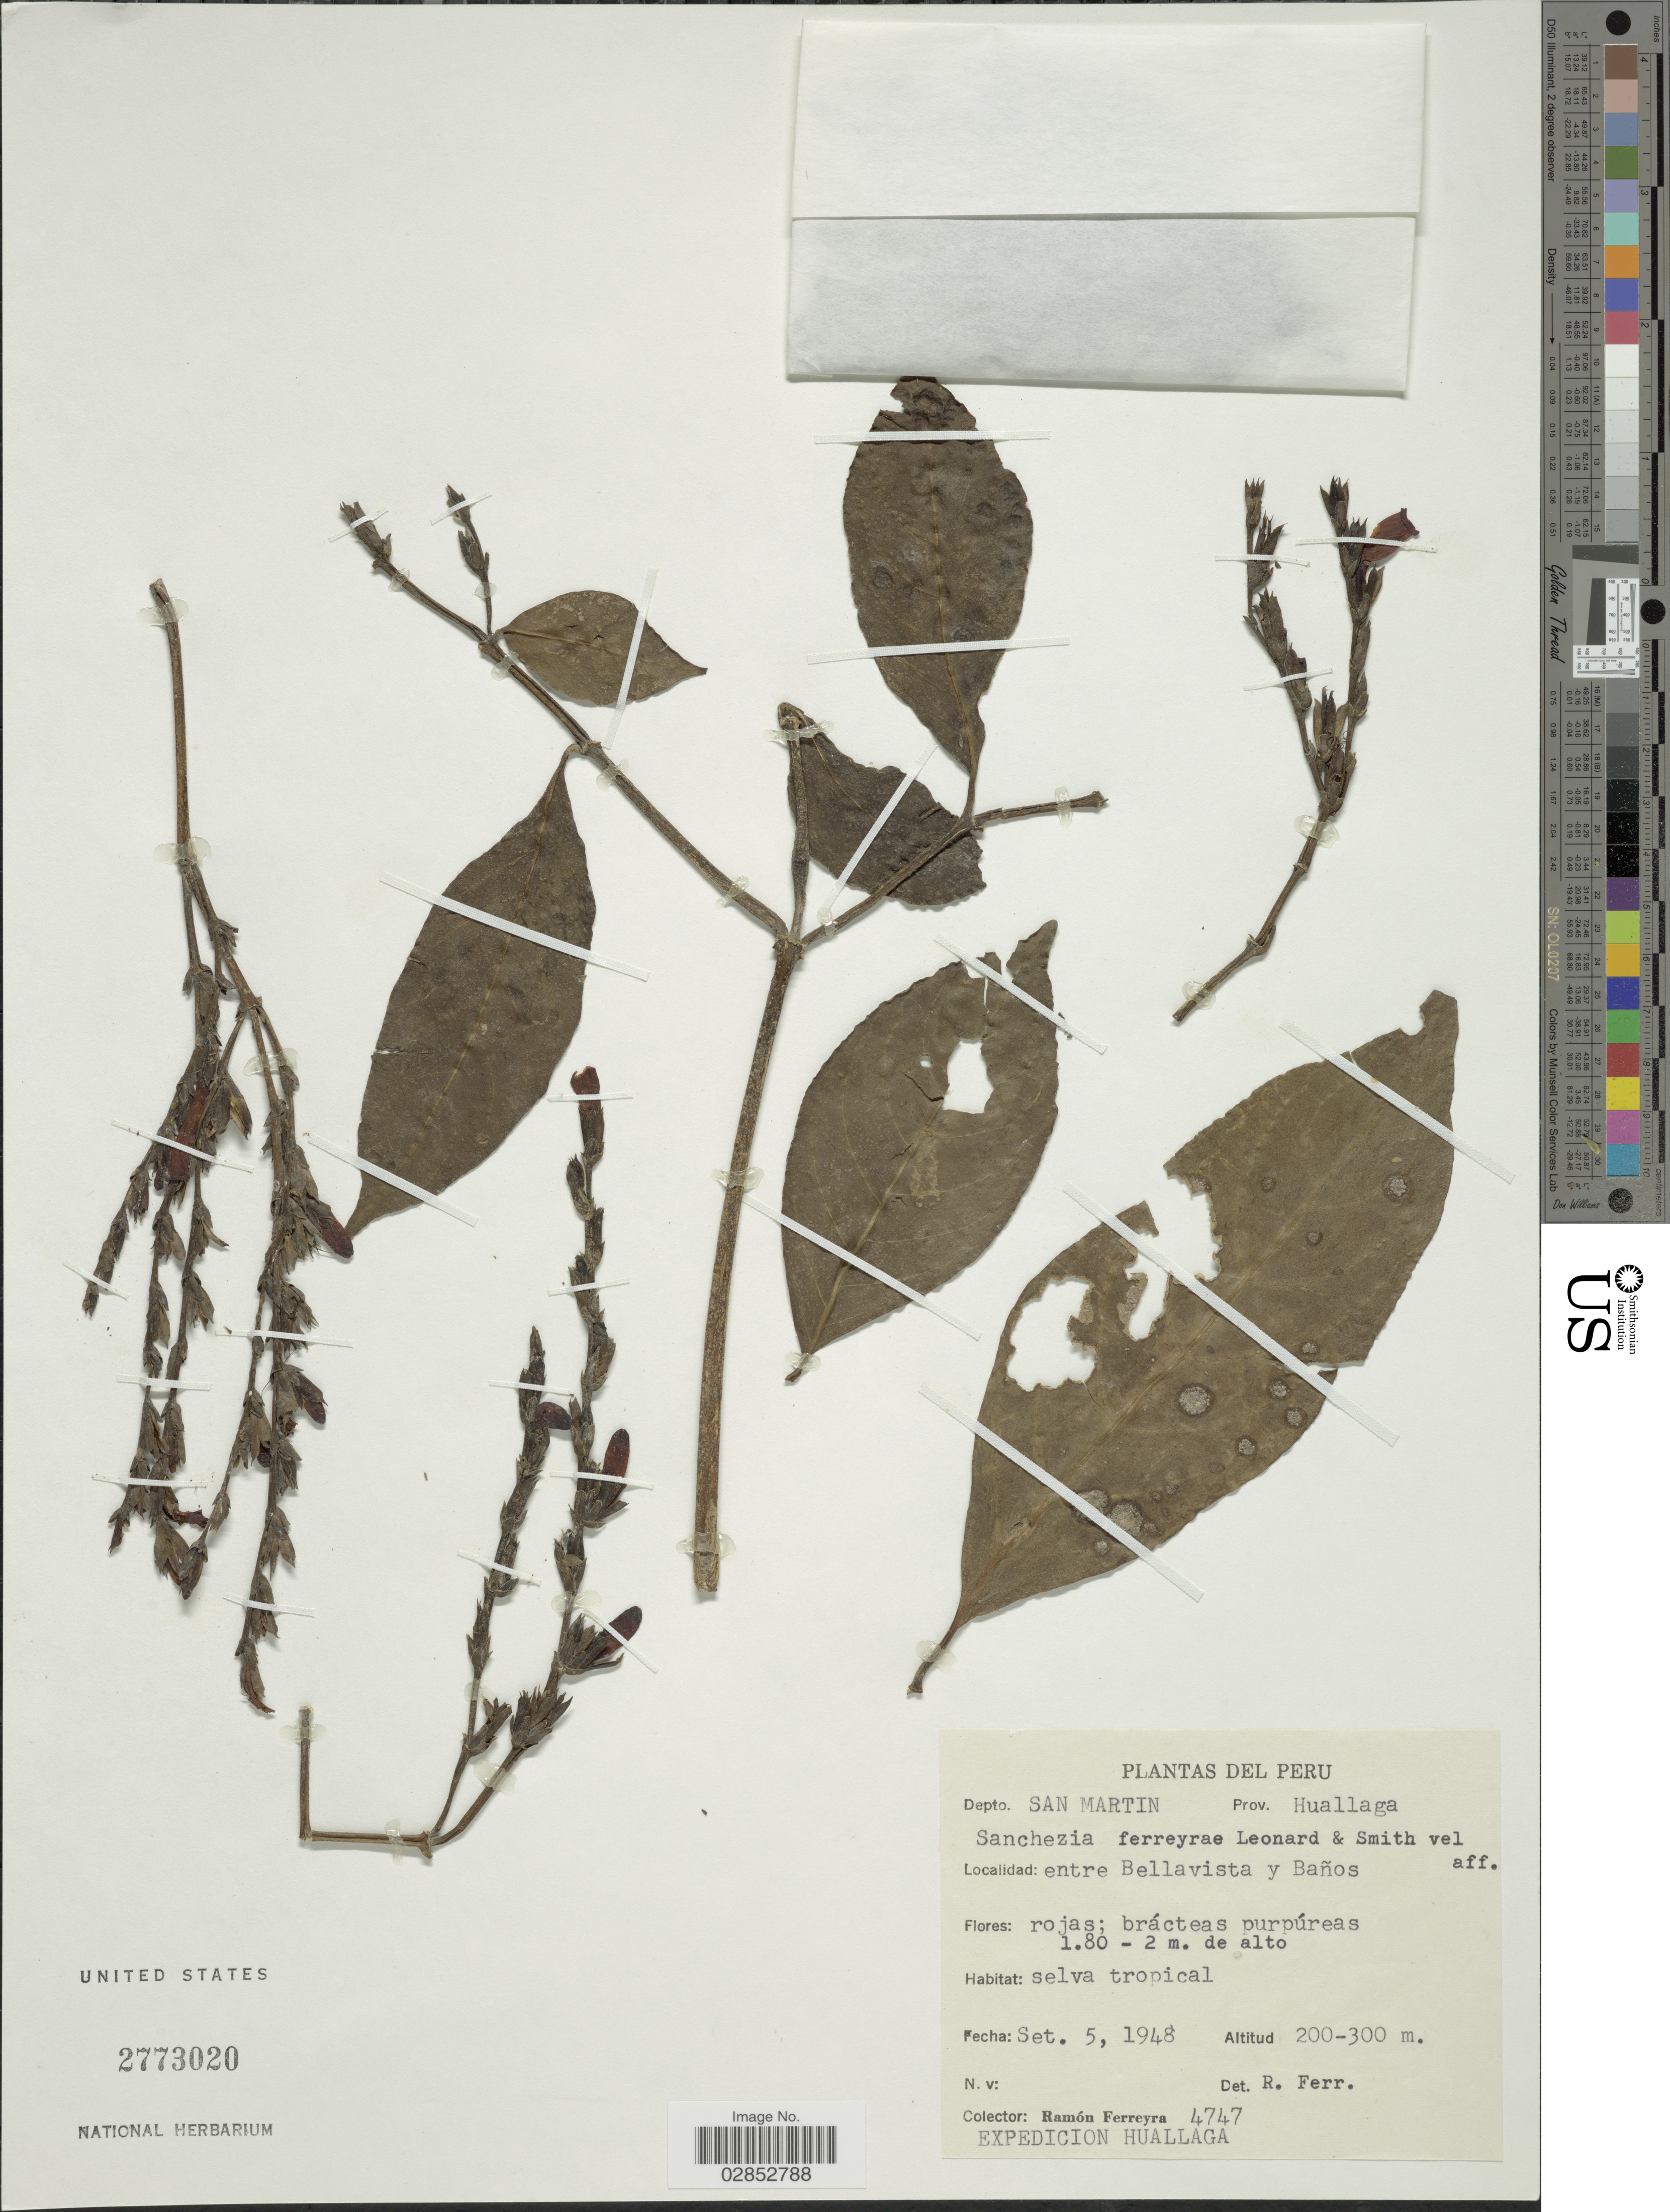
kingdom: Plantae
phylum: Tracheophyta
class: Magnoliopsida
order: Lamiales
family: Acanthaceae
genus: Sanchezia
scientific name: Sanchezia ferreyrae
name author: Leonard & L.B. Sm.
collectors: R. A. Ferreyra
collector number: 4747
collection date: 1948-09-05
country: Peru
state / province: San Martín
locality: Depto. San Martin. Prov. Huallaga. Entre Bellavista y Baños. Huallaga.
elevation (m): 200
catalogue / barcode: US 2773020